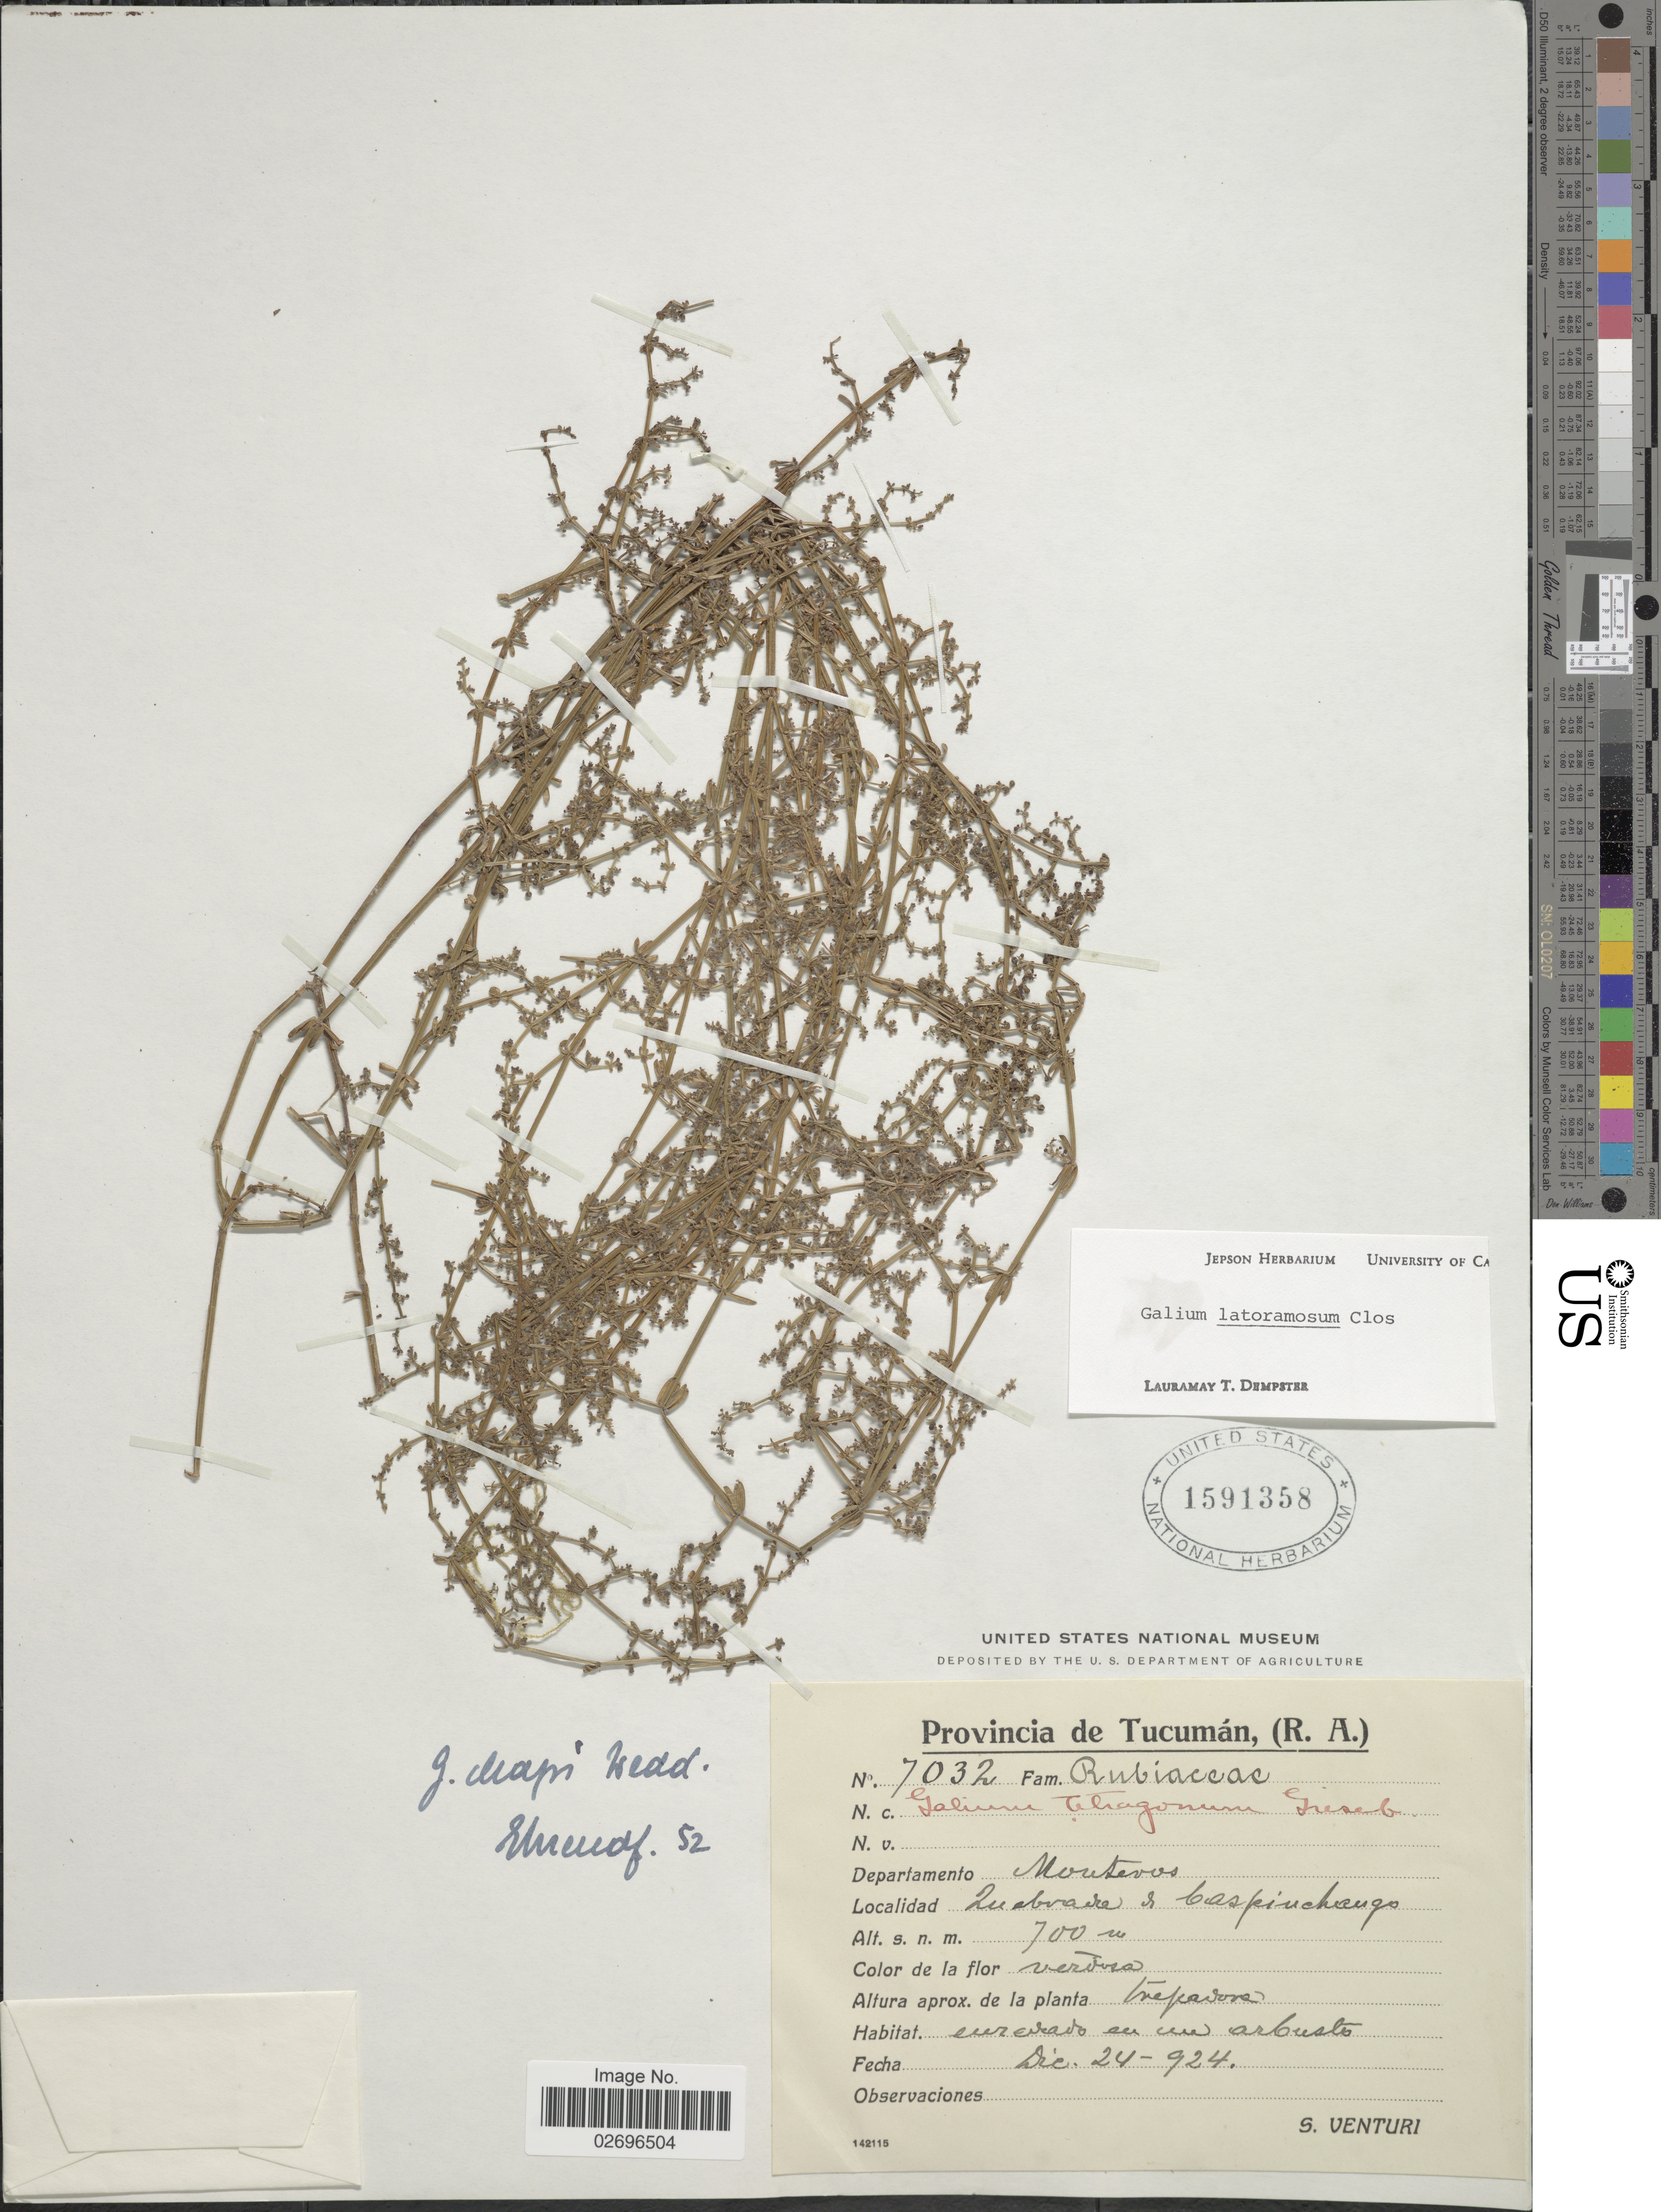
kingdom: Plantae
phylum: Tracheophyta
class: Magnoliopsida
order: Gentianales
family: Rubiaceae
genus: Galium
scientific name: Galium latoramosum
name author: Clos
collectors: S. Venturi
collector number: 7032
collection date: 1924-12-24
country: Argentina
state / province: Tucuman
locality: Provincia de Tucuman, (R.A.), Departamento Monteros, Quebrada de Caspinchango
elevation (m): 700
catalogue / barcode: US 1591358